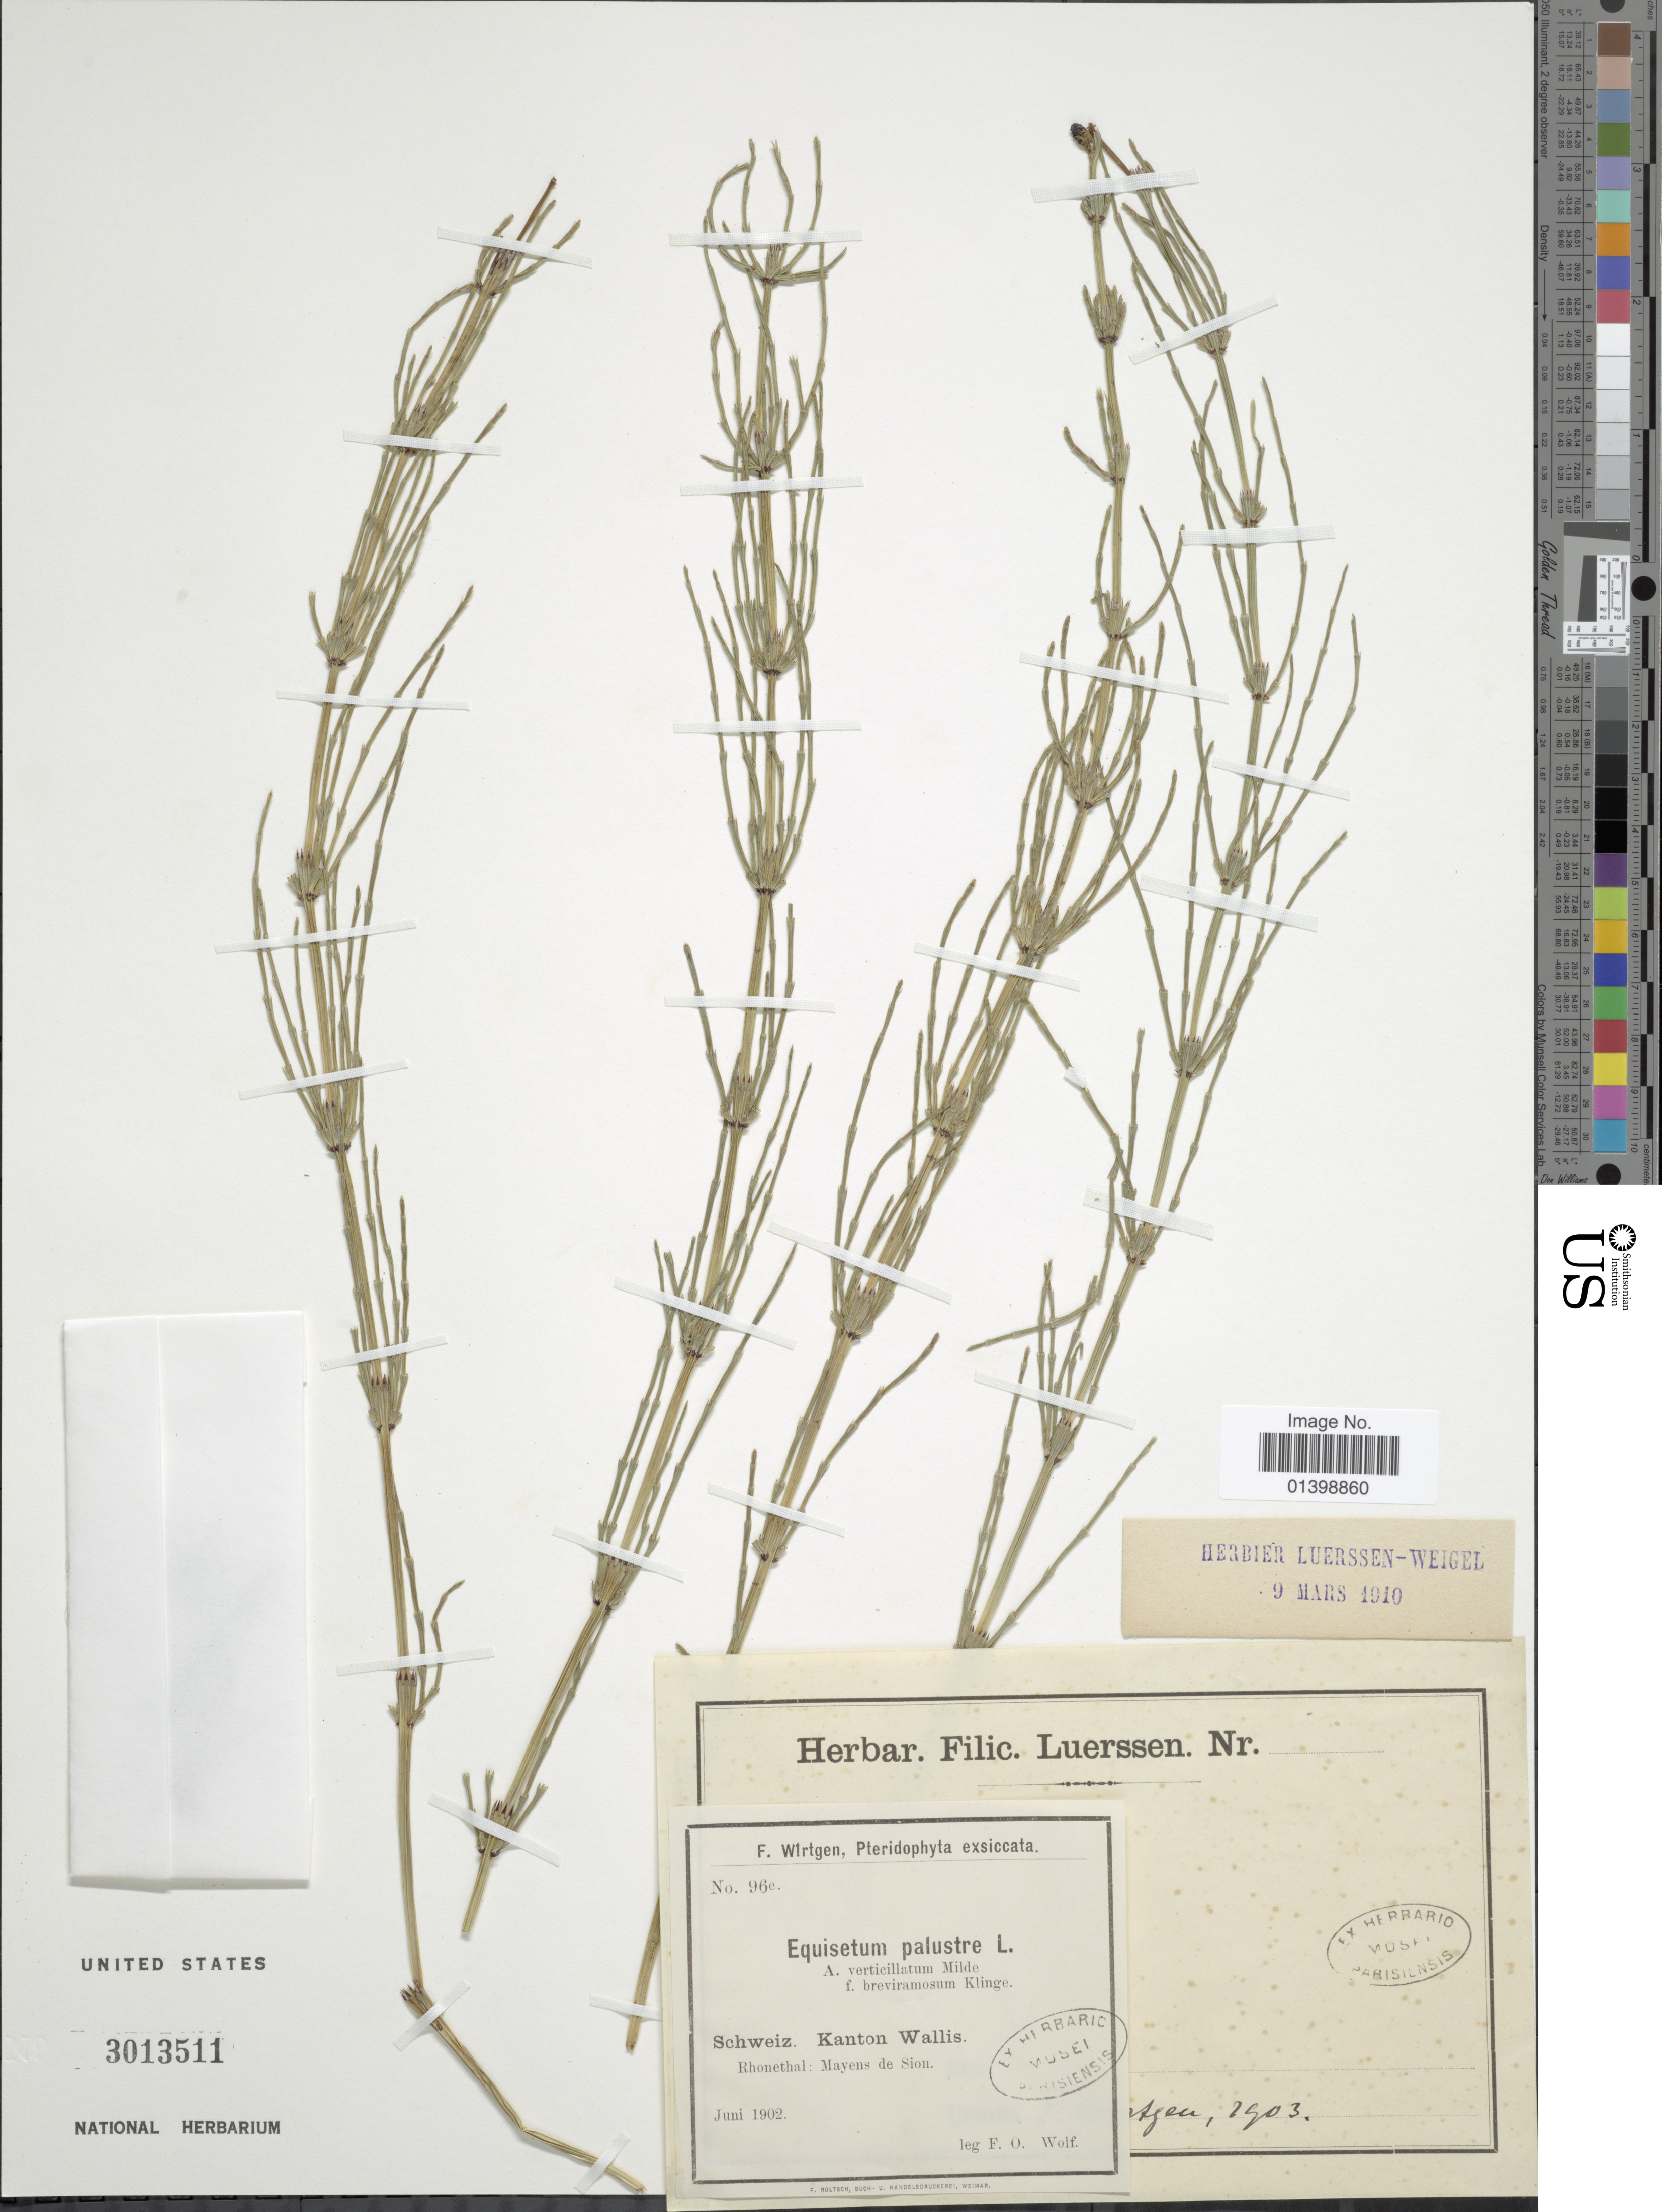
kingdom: Plantae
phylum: Tracheophyta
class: Polypodiopsida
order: Equisetales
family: Equisetaceae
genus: Equisetum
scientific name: Equisetum palustre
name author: L.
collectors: F. Wolf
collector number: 96e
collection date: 1902-06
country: Switzerland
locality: Schweiz, Kanton Wallis, Rhonethal: Mayens de Sion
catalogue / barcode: US 3013511